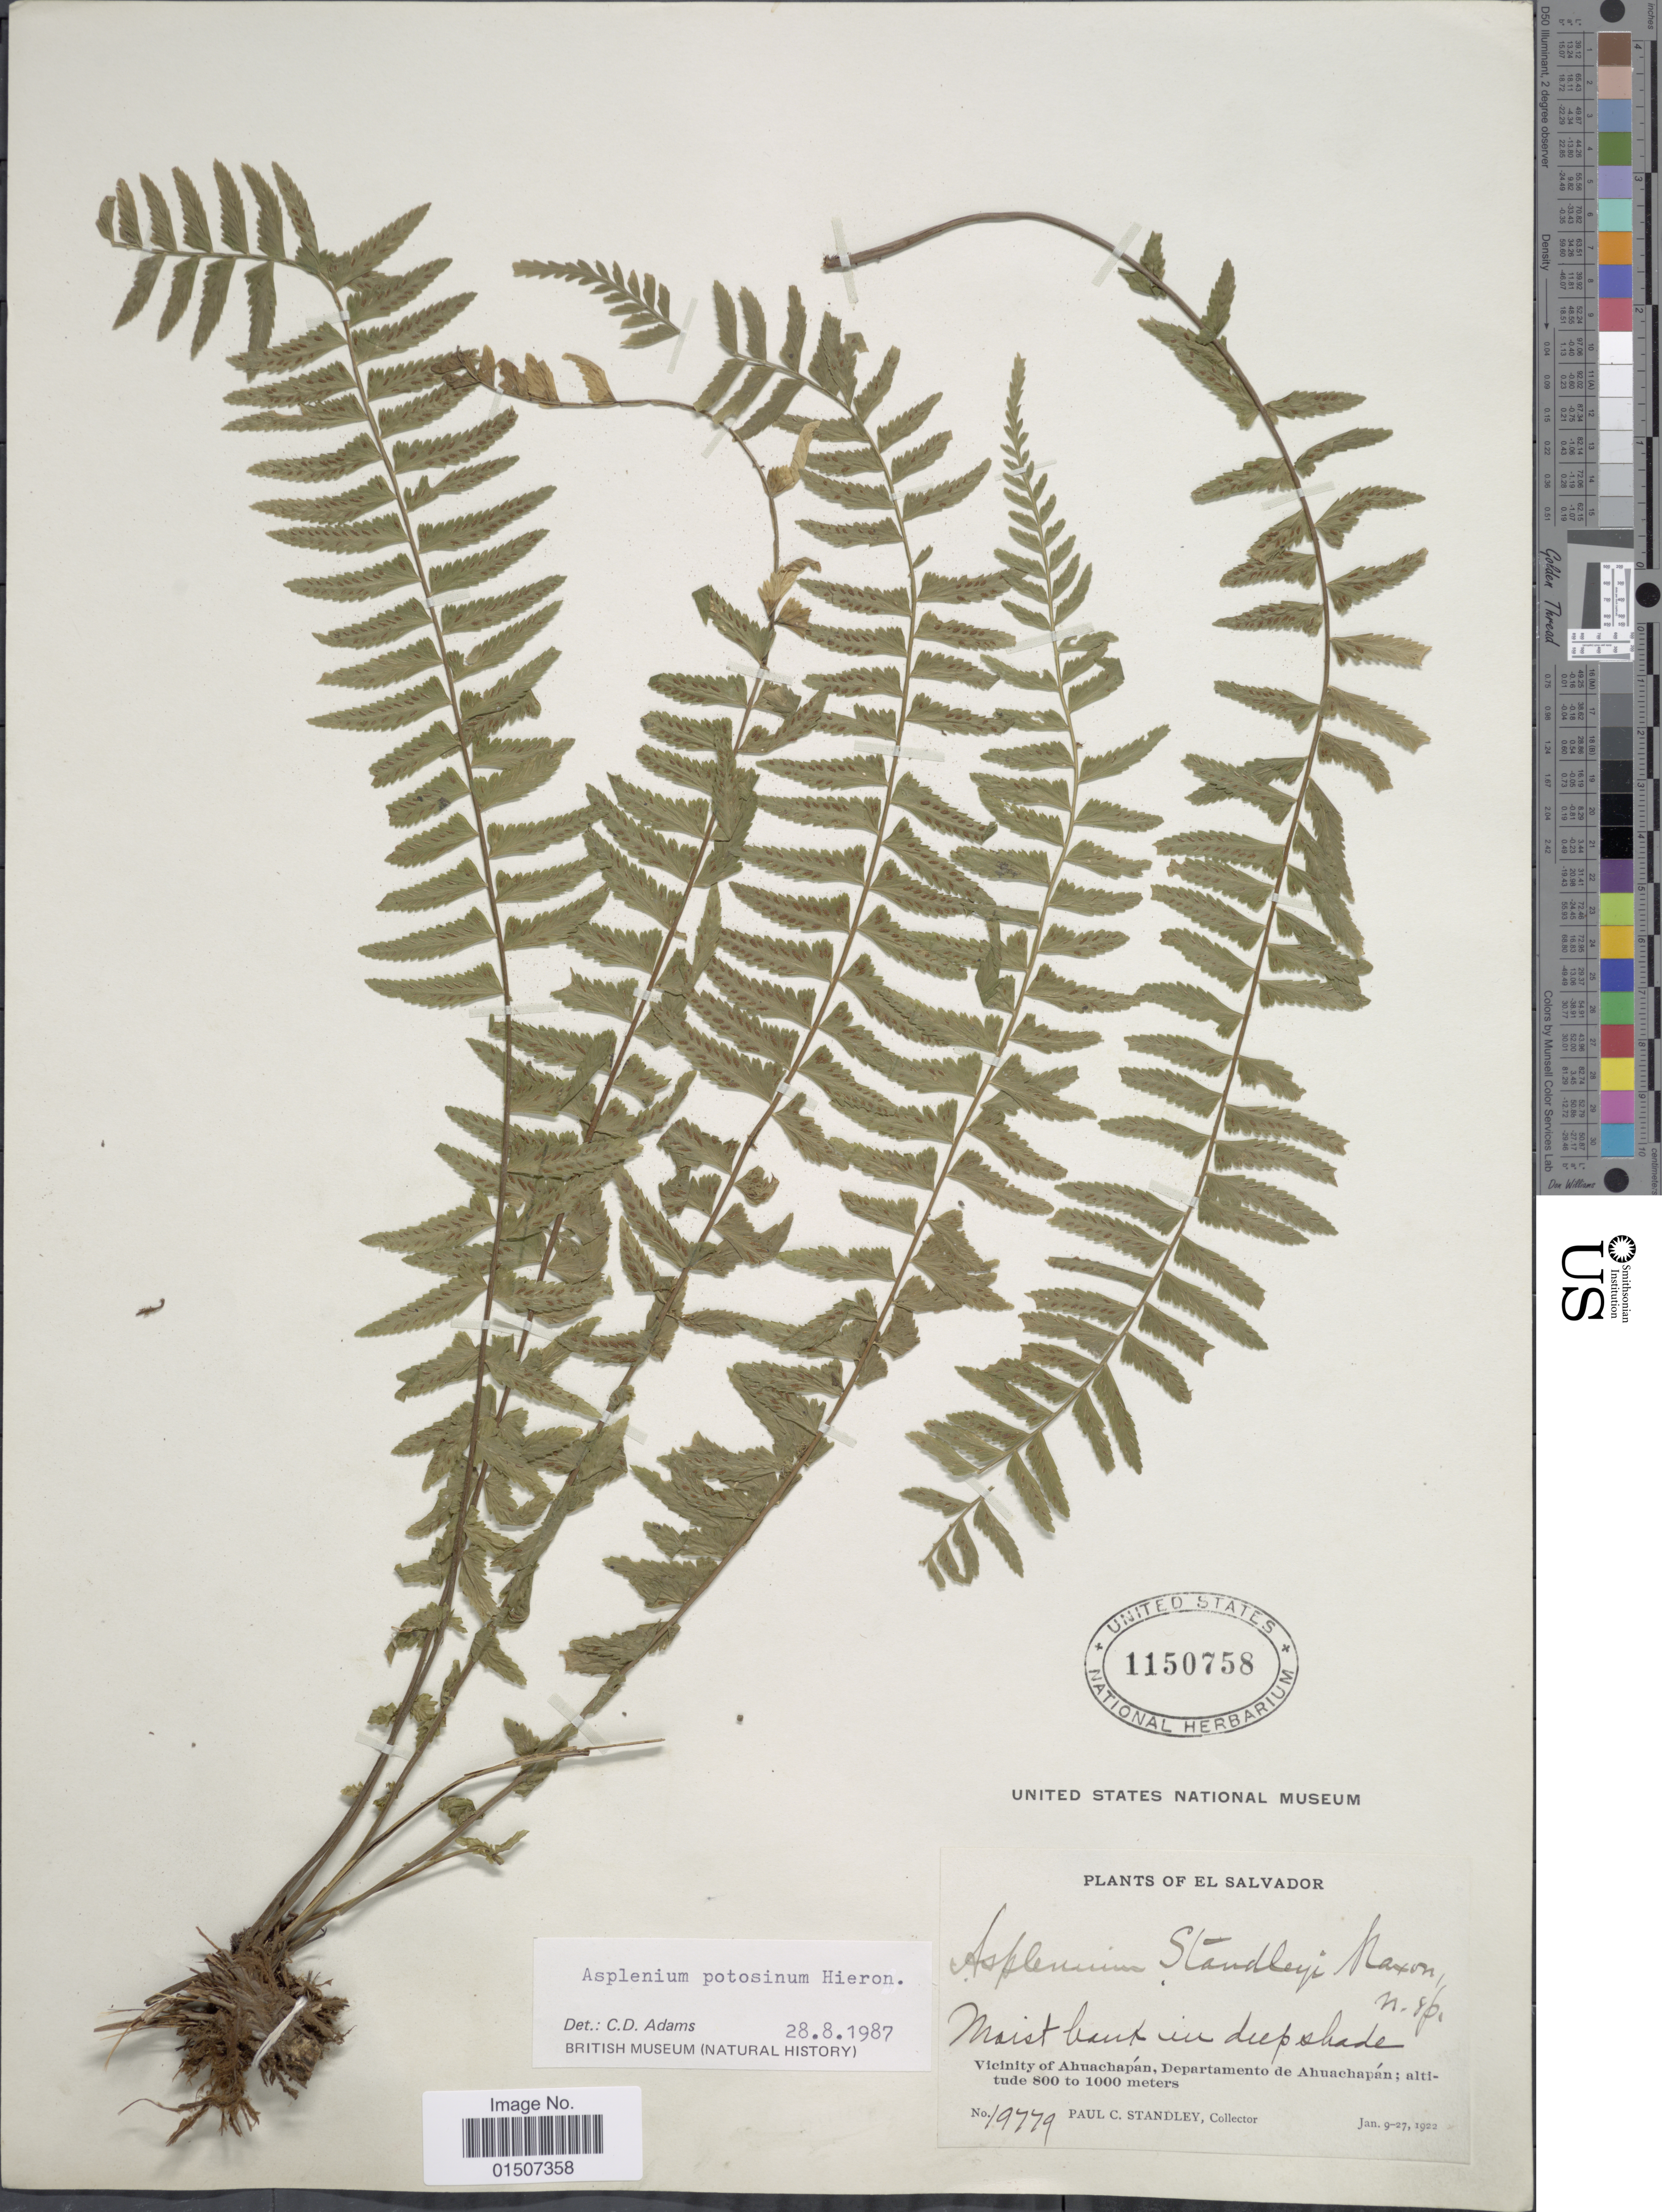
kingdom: Plantae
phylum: Tracheophyta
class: Polypodiopsida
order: Polypodiales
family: Aspleniaceae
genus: Asplenium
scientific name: Asplenium potosinum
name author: Hieron.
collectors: P. C. Standley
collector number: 19779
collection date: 1922-01-09/1922-01-27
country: El Salvador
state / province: Ahuachapan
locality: Vicinity of Ahuachapán, Departamento de Ahuachapán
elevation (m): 800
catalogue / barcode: US 1150758